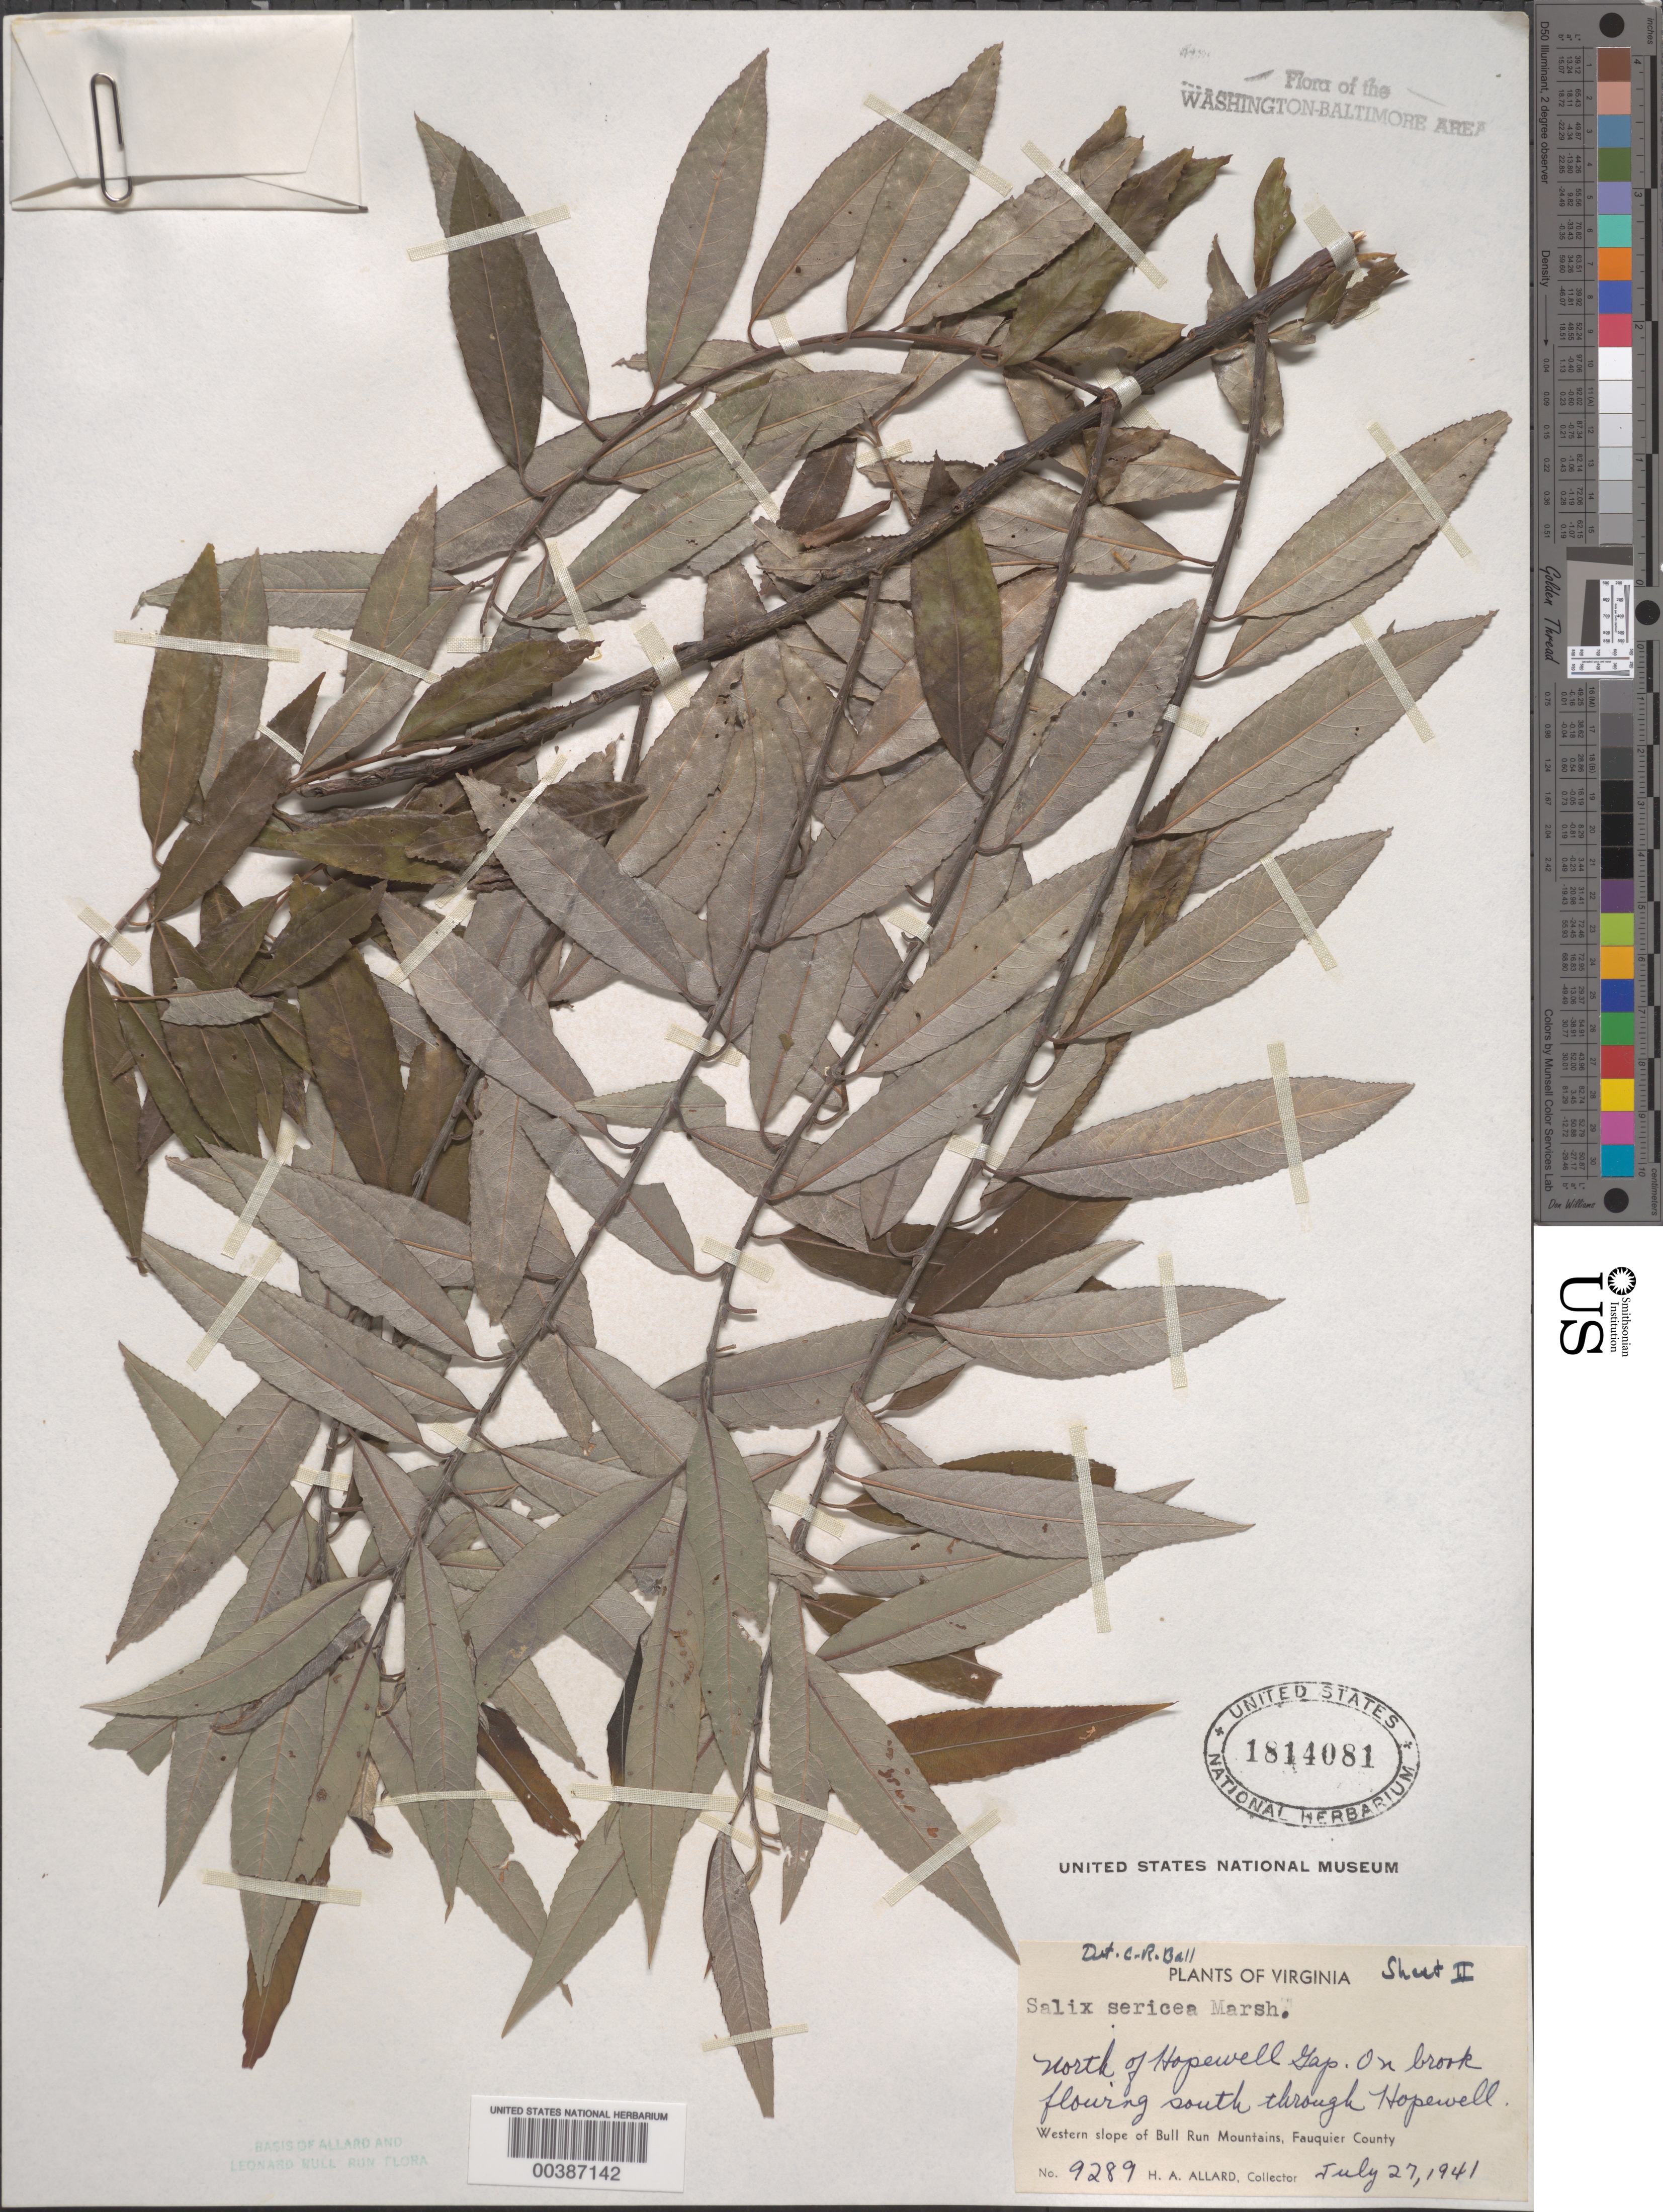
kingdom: Plantae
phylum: Tracheophyta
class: Magnoliopsida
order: Malpighiales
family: Salicaceae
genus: Salix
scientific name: Salix sericea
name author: Marshall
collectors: H. A. Allard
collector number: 9289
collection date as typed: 27 Jul 1941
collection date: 1941-07-27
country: United States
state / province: Virginia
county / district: Fauquier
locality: North of Hopewell Gap, along Brook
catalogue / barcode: US 1814081